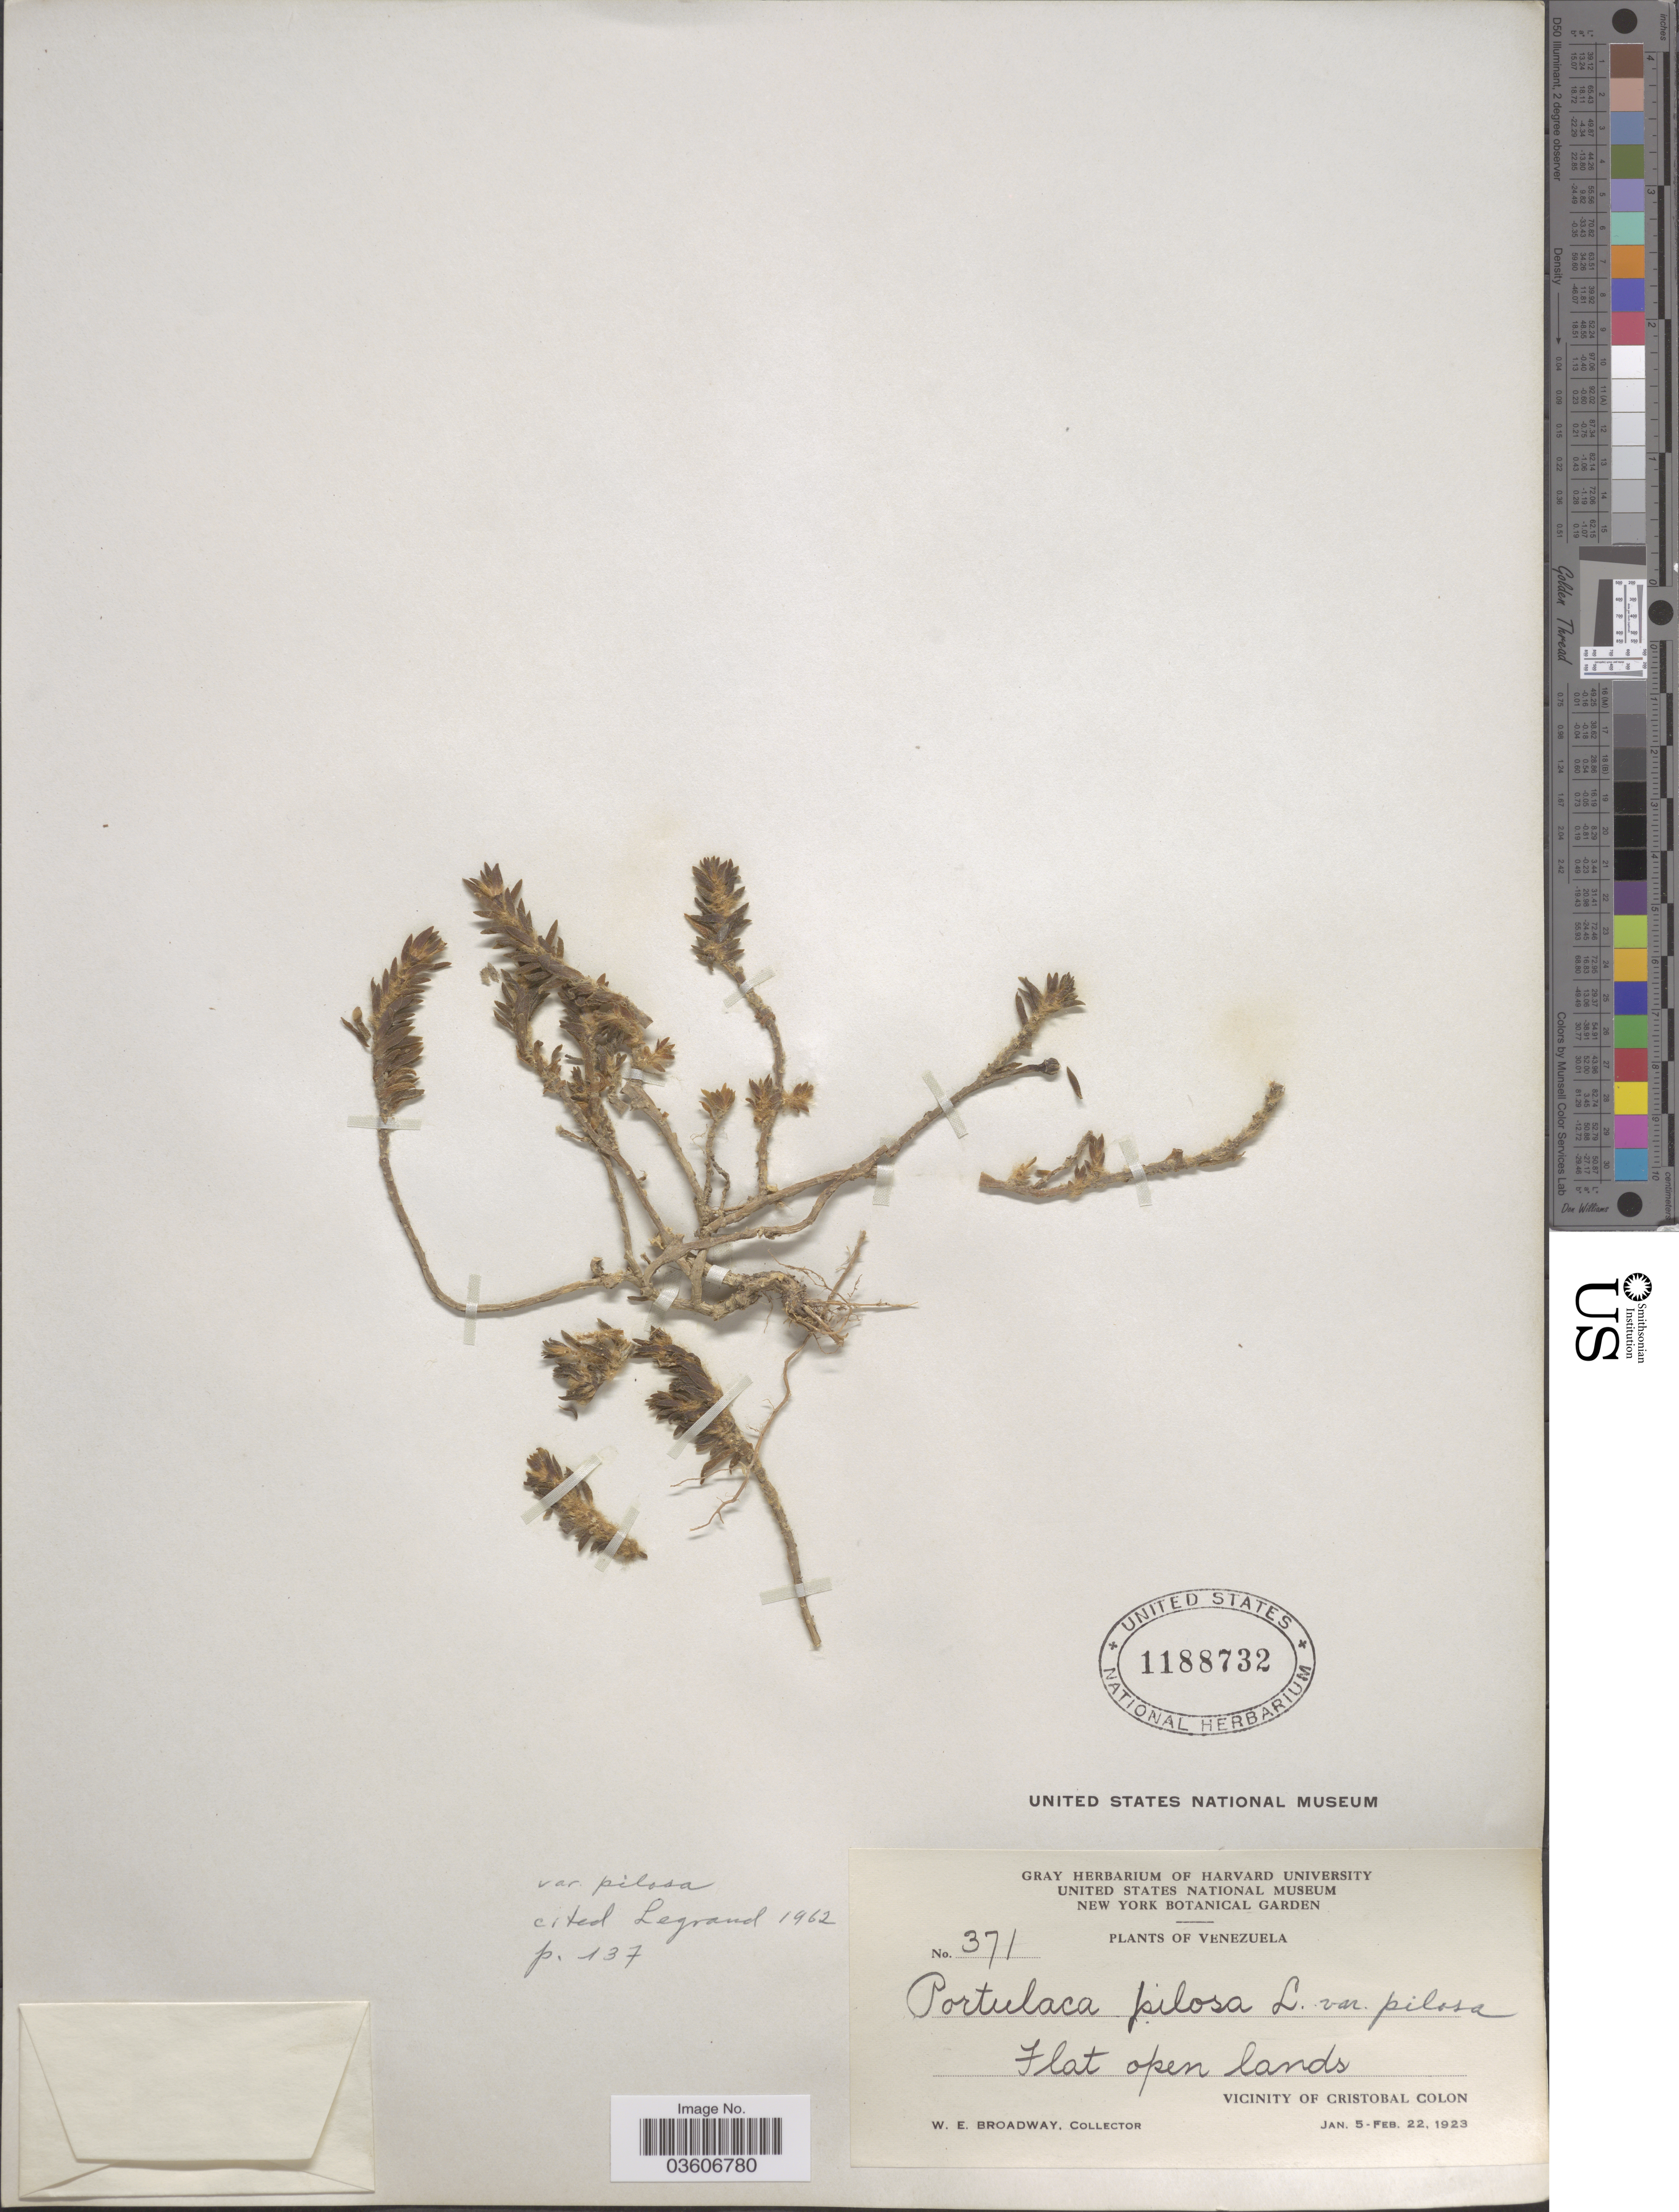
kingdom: Plantae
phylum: Tracheophyta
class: Magnoliopsida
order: Caryophyllales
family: Portulacaceae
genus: Portulaca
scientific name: Portulaca pilosa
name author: L.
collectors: W. E. Broadway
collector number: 371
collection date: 1923-01-05/1923-02-22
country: Venezuela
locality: Flat open lands. Vicinity of Cristobal Colon.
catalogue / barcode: US 1188732